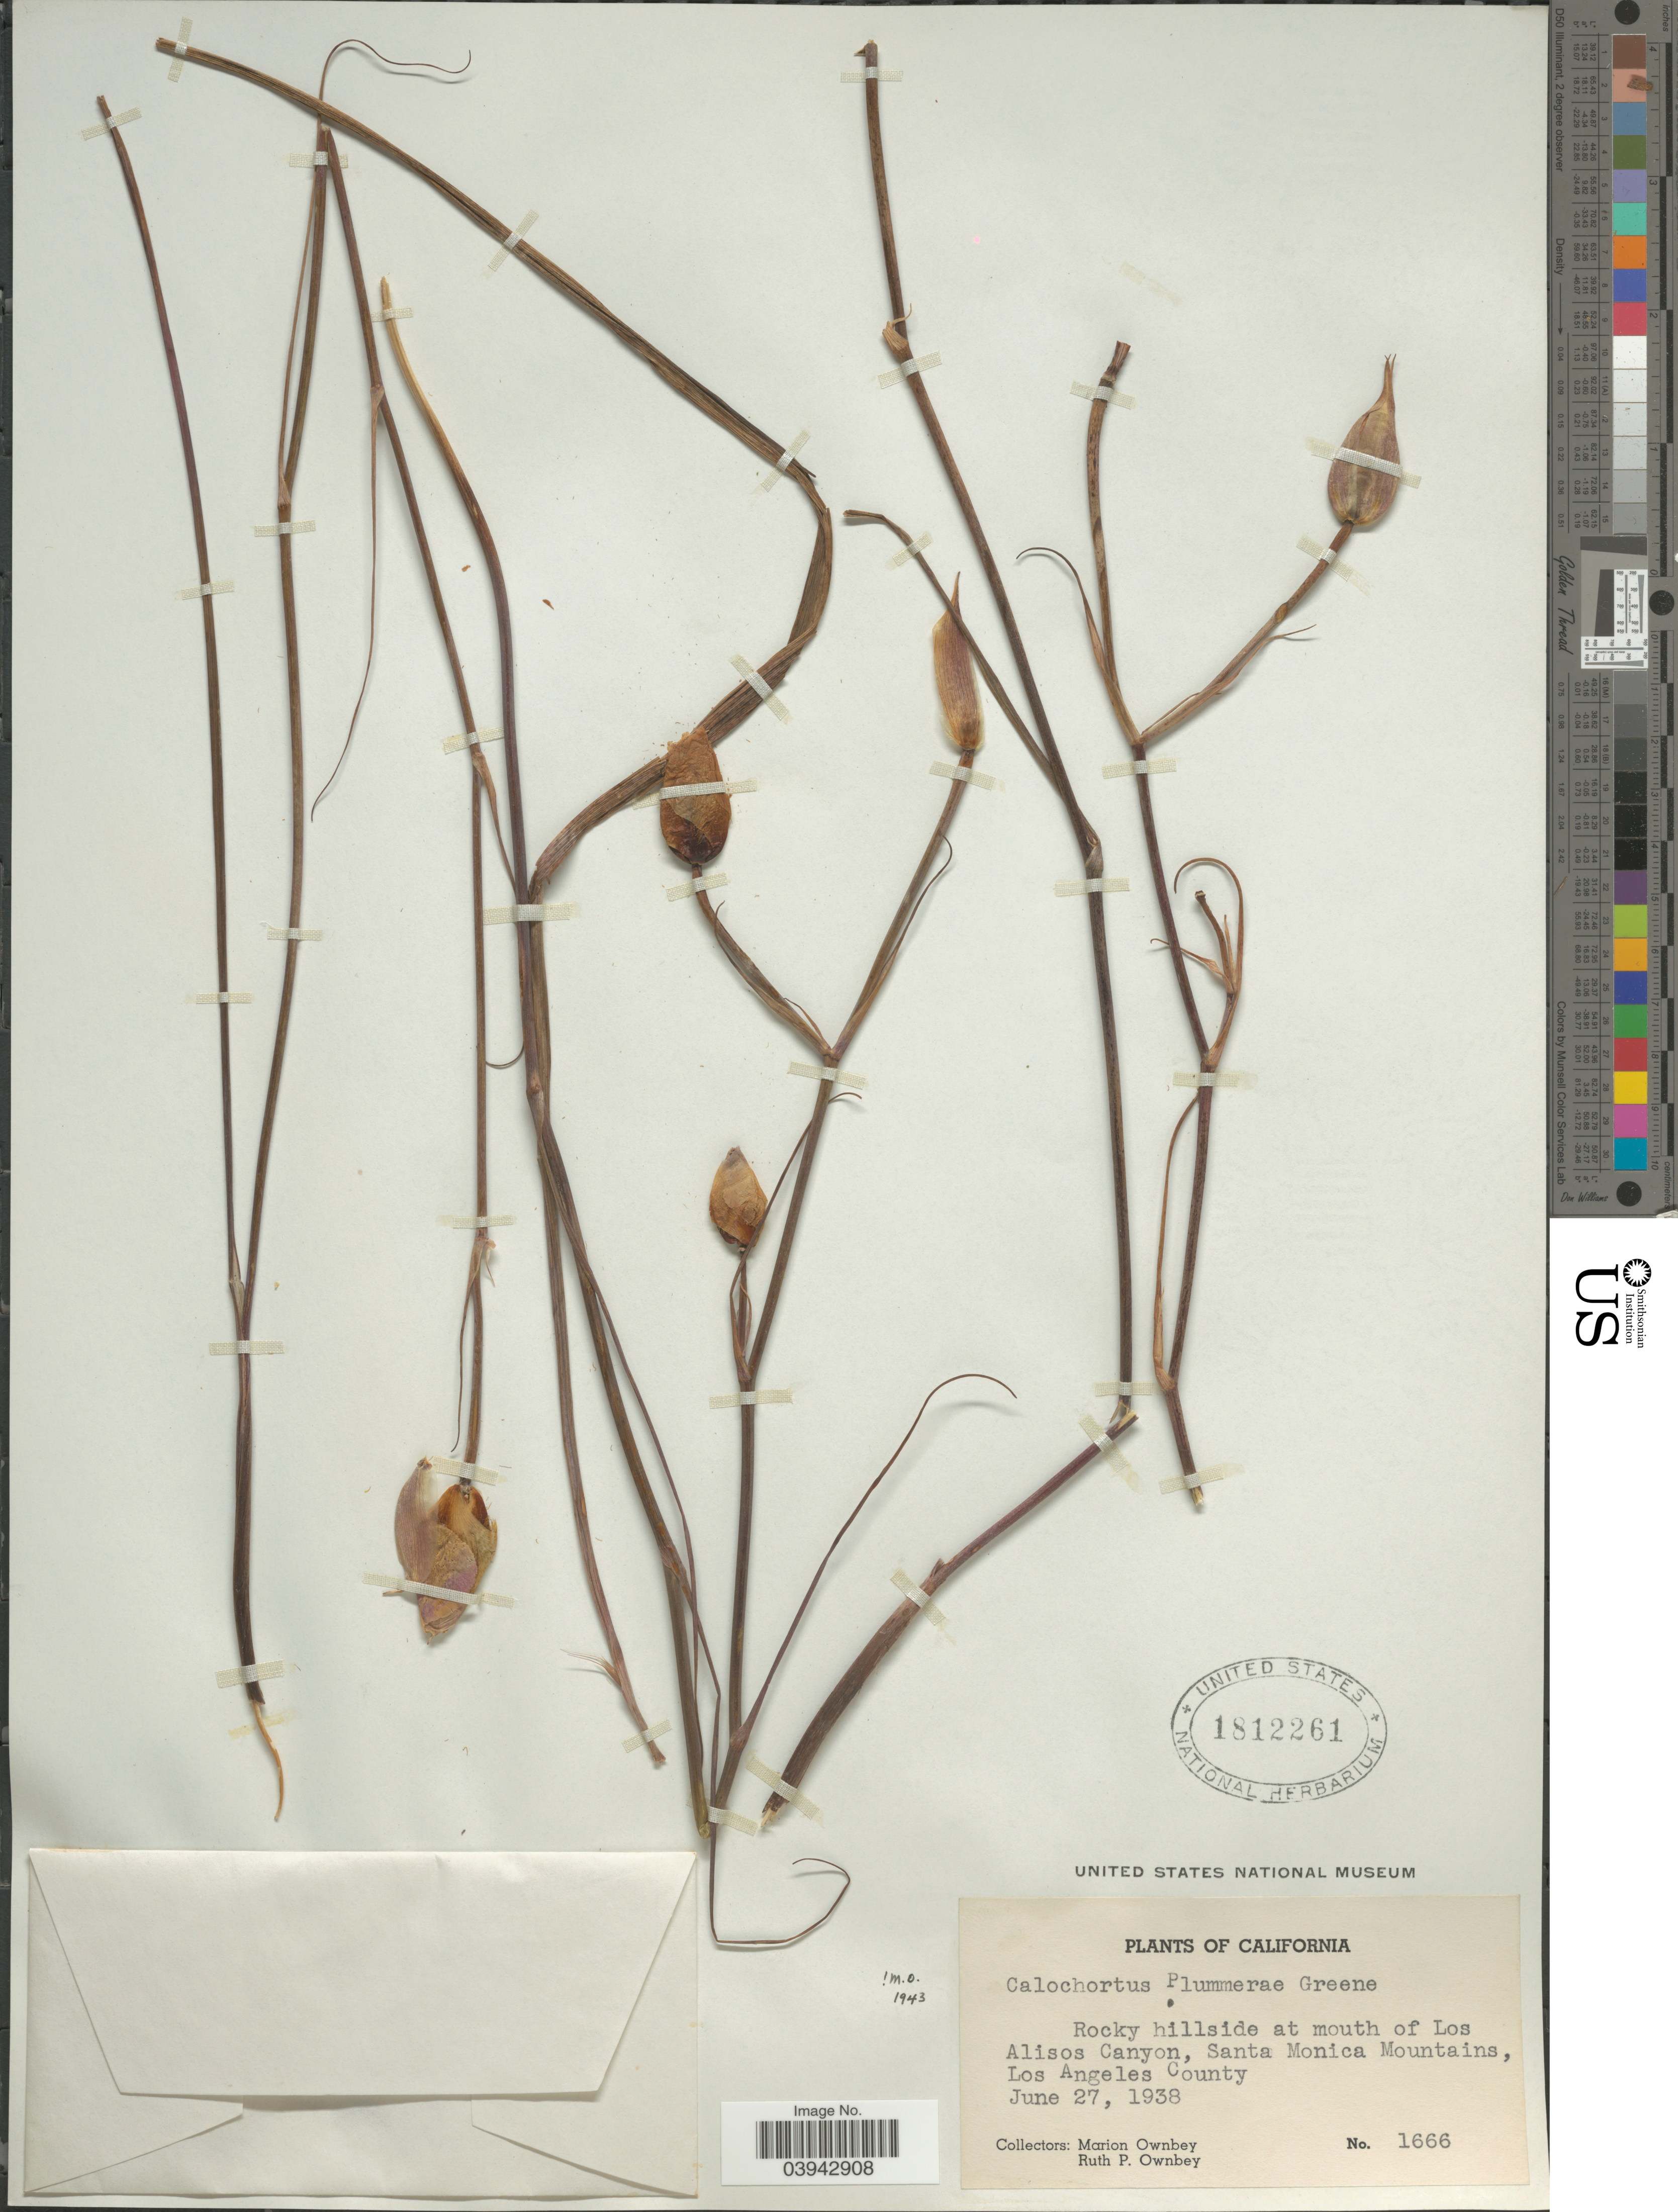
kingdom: Plantae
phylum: Tracheophyta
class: Liliopsida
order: Liliales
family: Liliaceae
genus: Calochortus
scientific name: Calochortus plummerae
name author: Greene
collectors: M. Ownbey & R. Ownbey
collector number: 1666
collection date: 1938-06-27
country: United States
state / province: California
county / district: Los Angeles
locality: At mouth of Los Alisos Canyon, Santa Monica Mountains, Los Angeles County.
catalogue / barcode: US 1812261